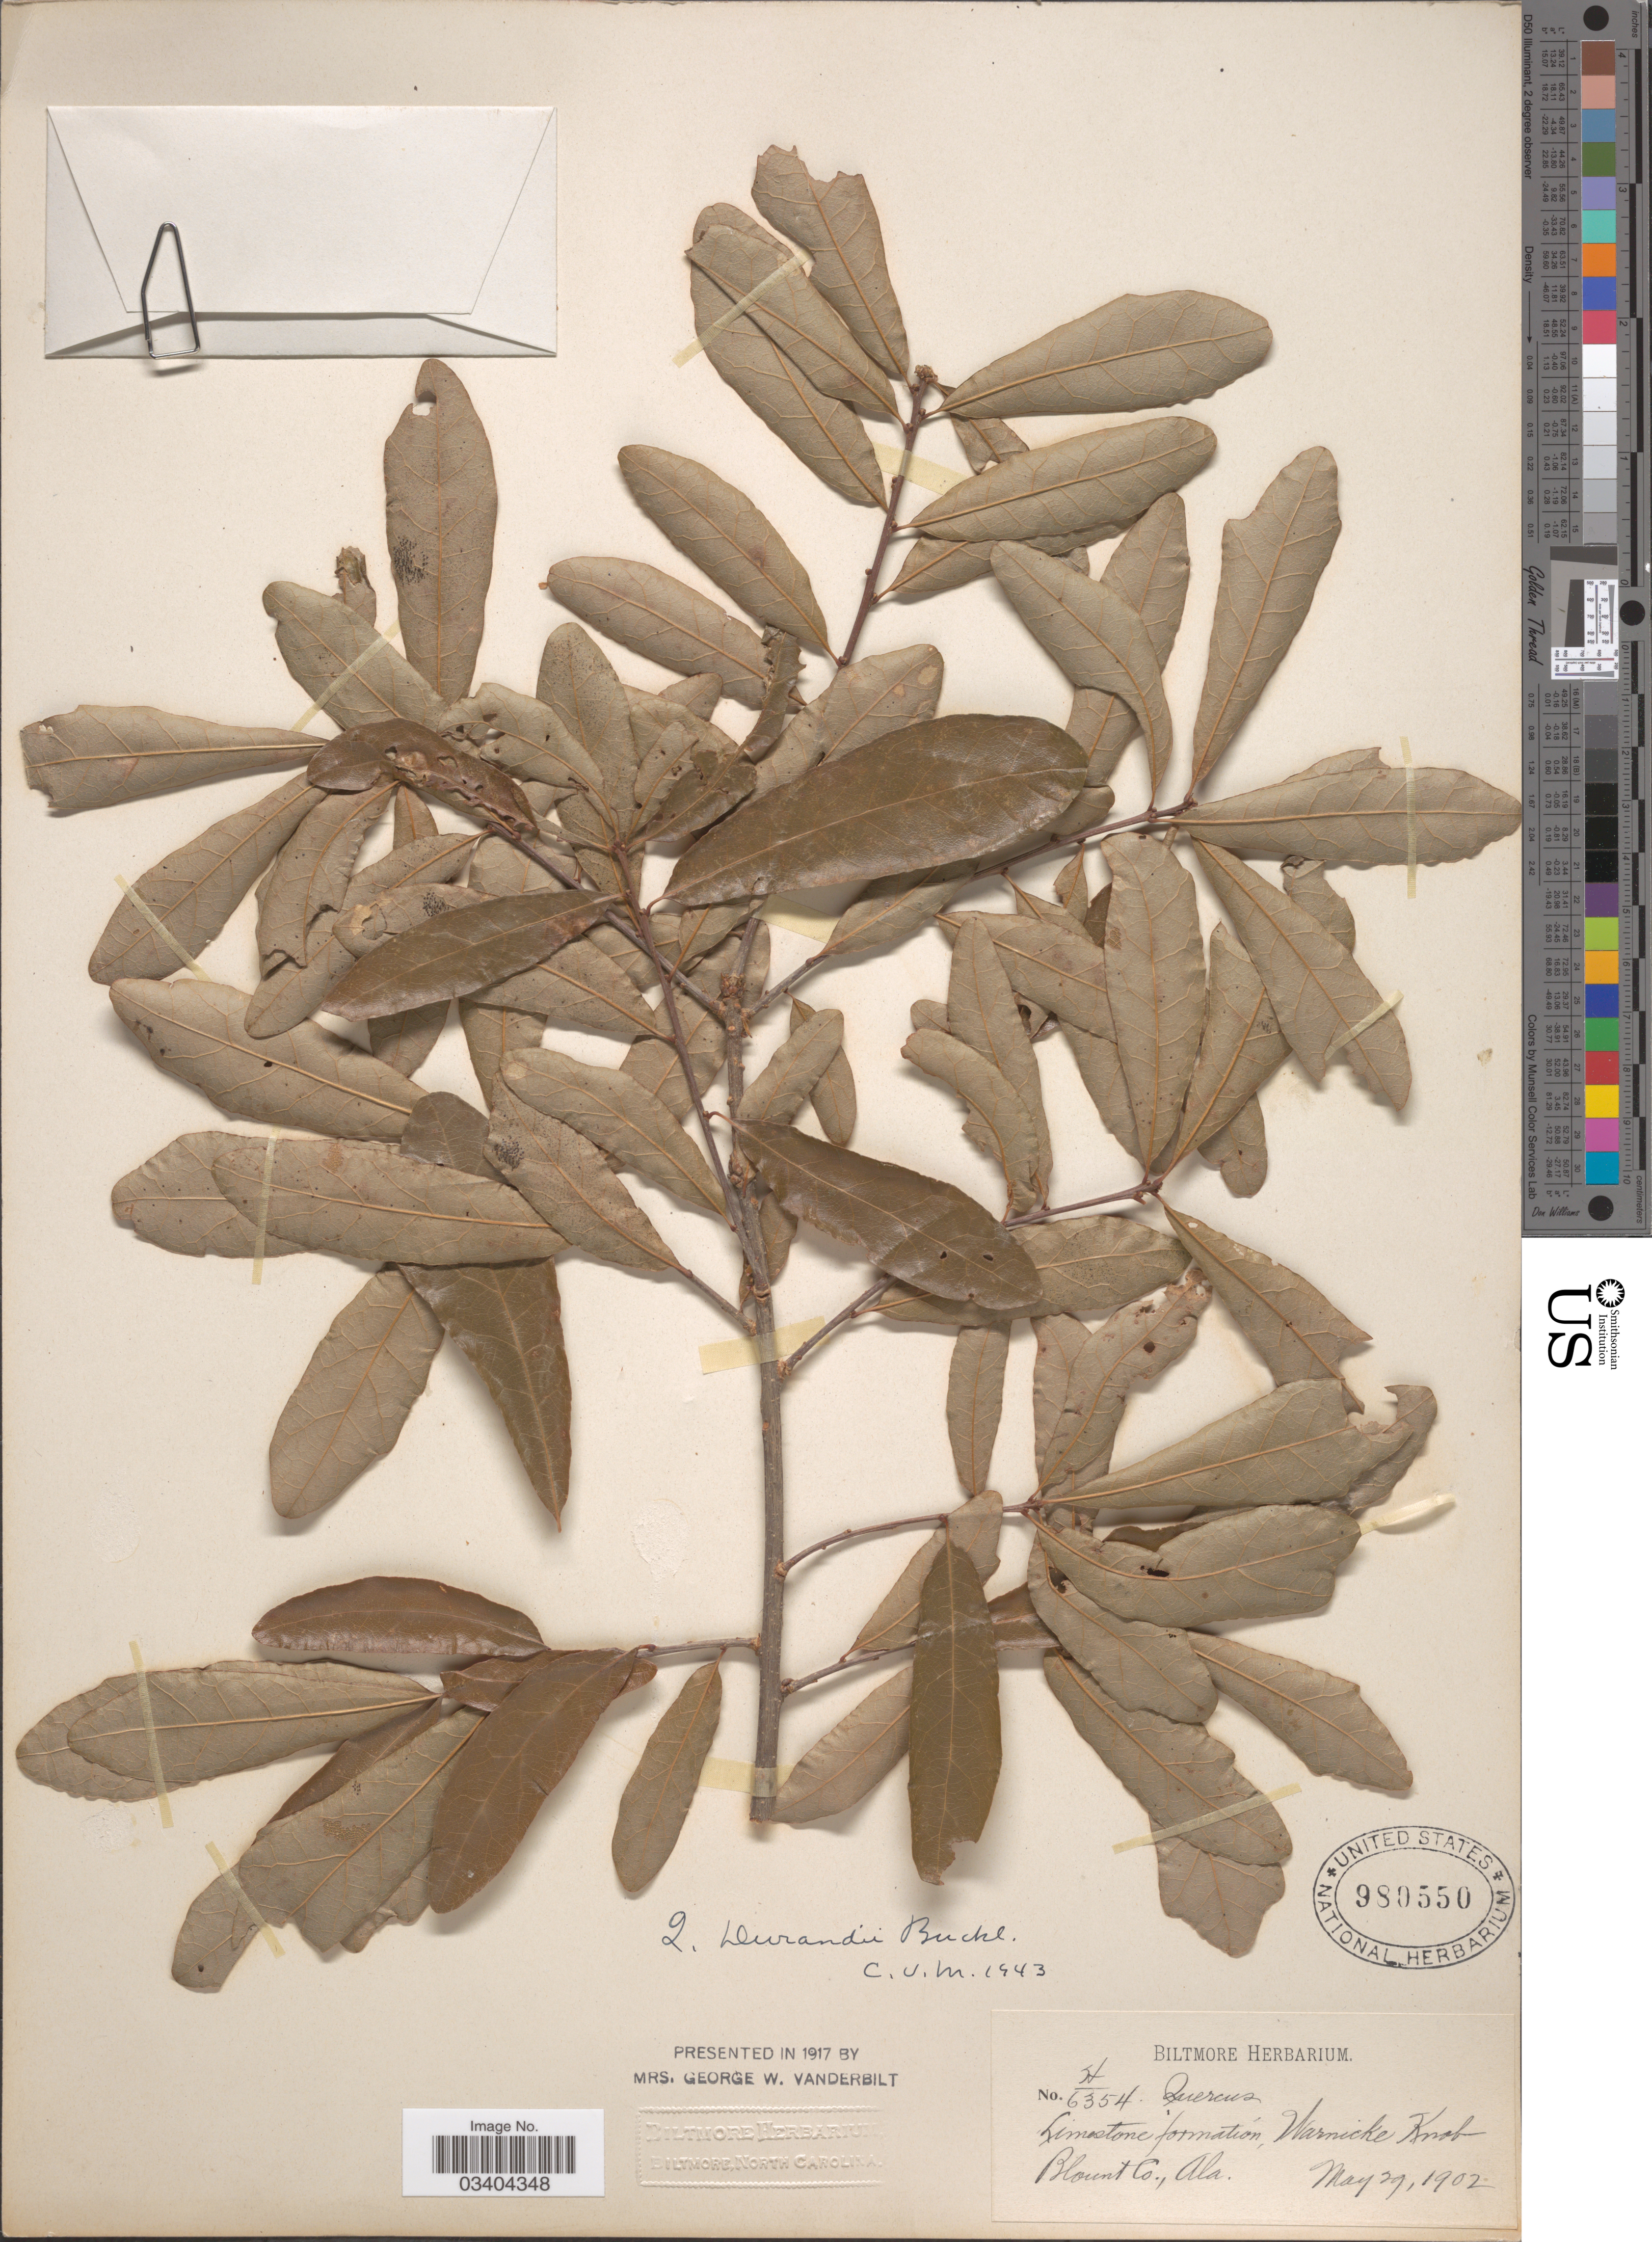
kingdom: Plantae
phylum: Tracheophyta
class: Magnoliopsida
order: Fagales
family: Fagaceae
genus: Quercus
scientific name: Quercus durandii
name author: Buckley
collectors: ex herb. Biltmore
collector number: H/6354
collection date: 1902-05-29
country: United States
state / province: Alabama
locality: Limestone formation, Warnicke Knob, Blount Co.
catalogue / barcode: US 980550